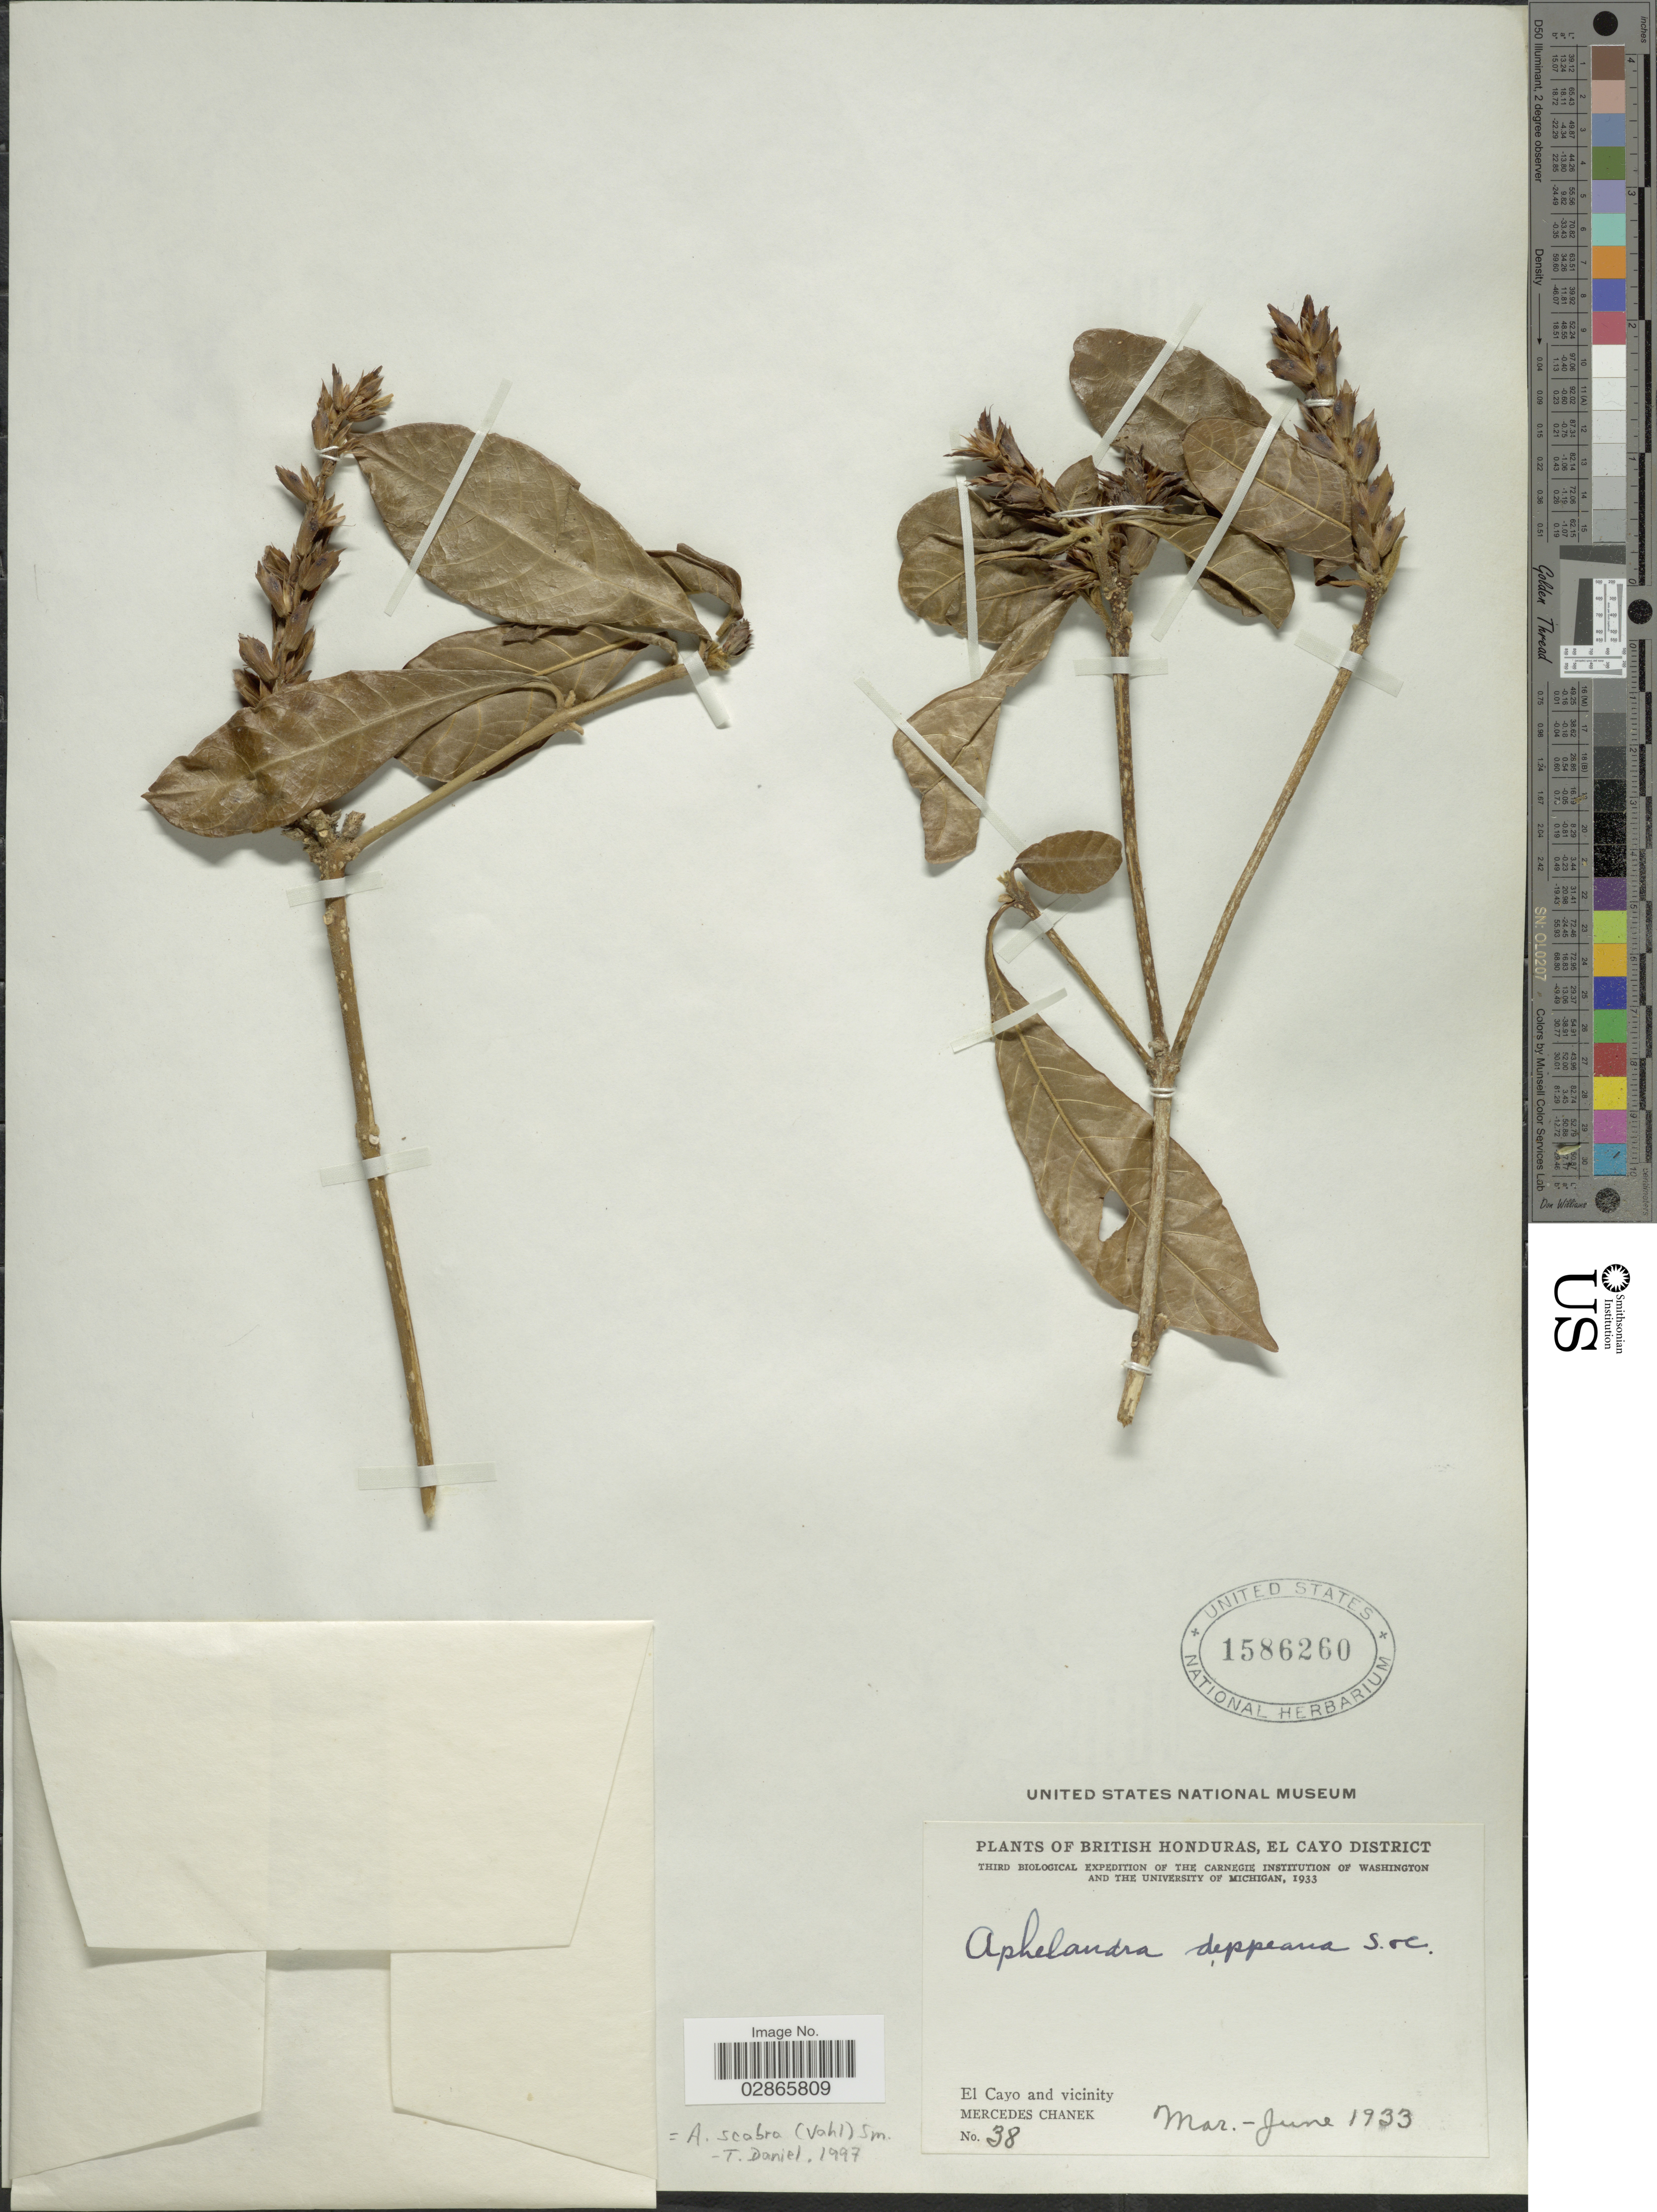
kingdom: Plantae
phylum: Tracheophyta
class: Magnoliopsida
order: Lamiales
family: Acanthaceae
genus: Aphelandra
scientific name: Aphelandra deppeana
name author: Schltdl. & Cham.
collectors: M. Chanek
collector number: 38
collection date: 1933-05/1933-06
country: Belize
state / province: Cayo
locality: British Honduras, El Cayo District. El Cayo and vicinity.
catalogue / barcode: US 1586260